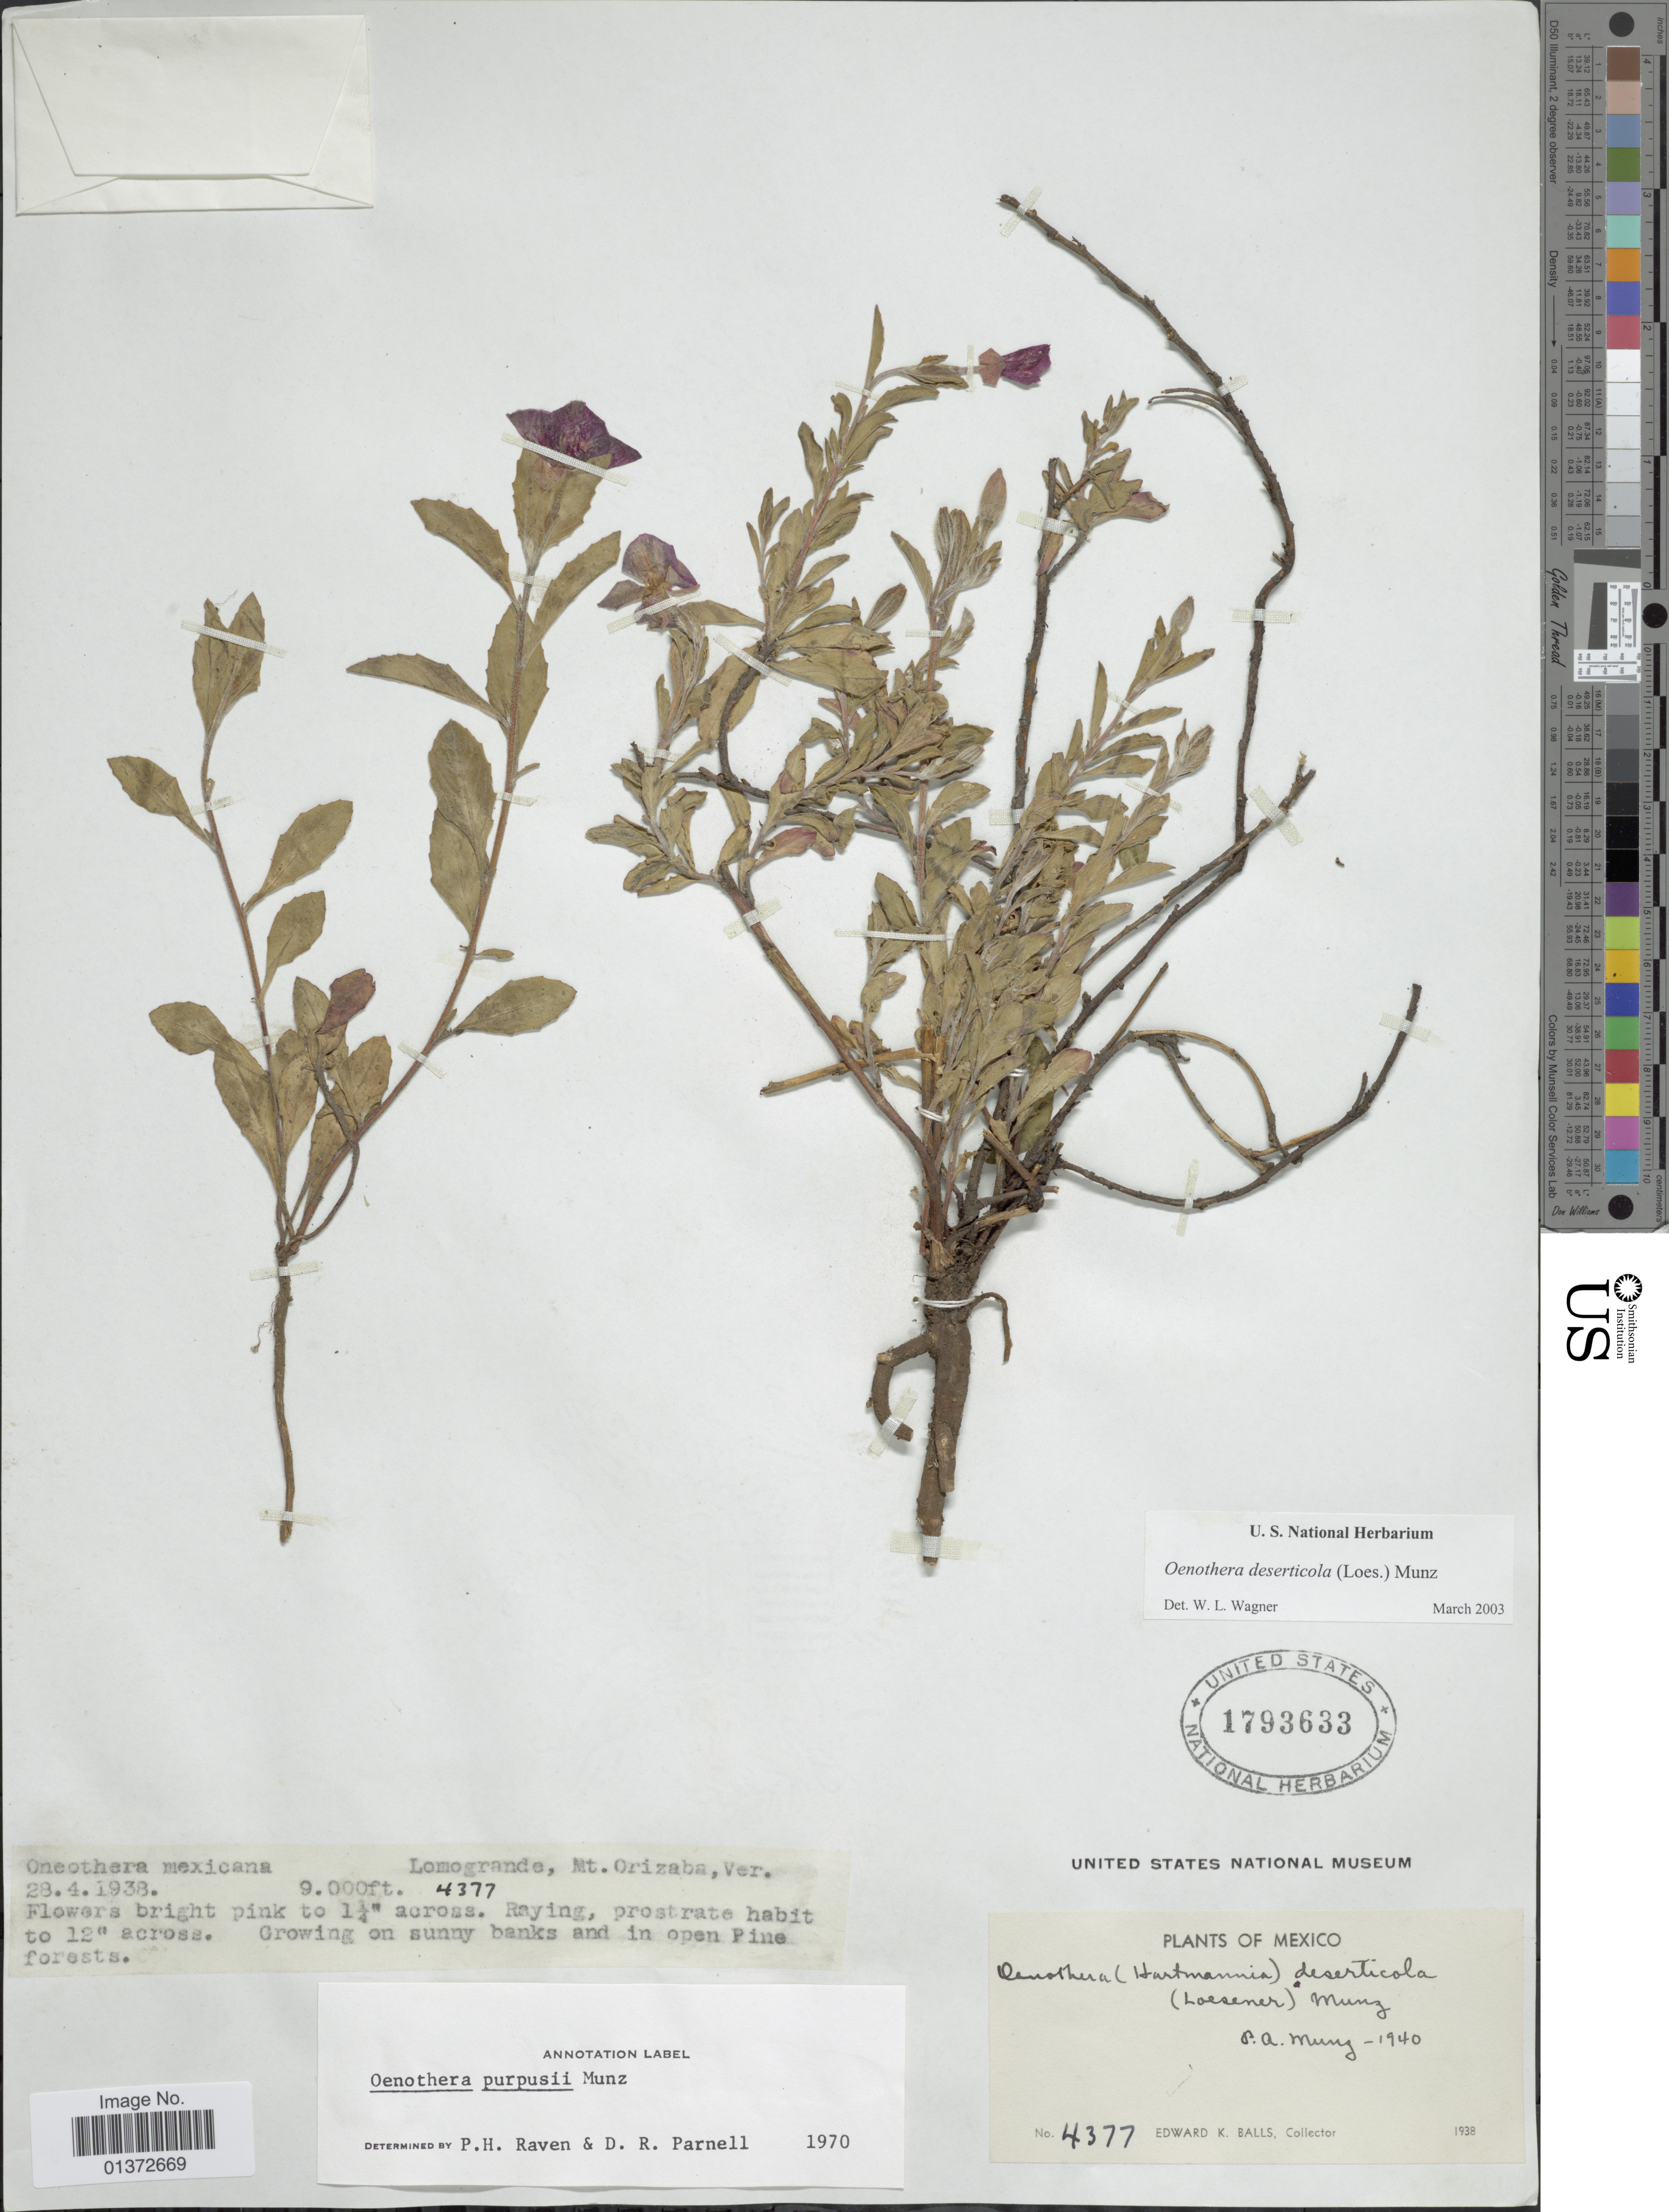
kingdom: Plantae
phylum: Tracheophyta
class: Magnoliopsida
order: Myrtales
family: Onagraceae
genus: Oenothera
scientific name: Oenothera deserticola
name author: (Loes.) Munz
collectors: E. K. Balls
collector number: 4377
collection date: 1938-04-28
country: Mexico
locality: Lomogrande, Mt. Orizaba, Ver.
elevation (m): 2743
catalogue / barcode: US 1793633